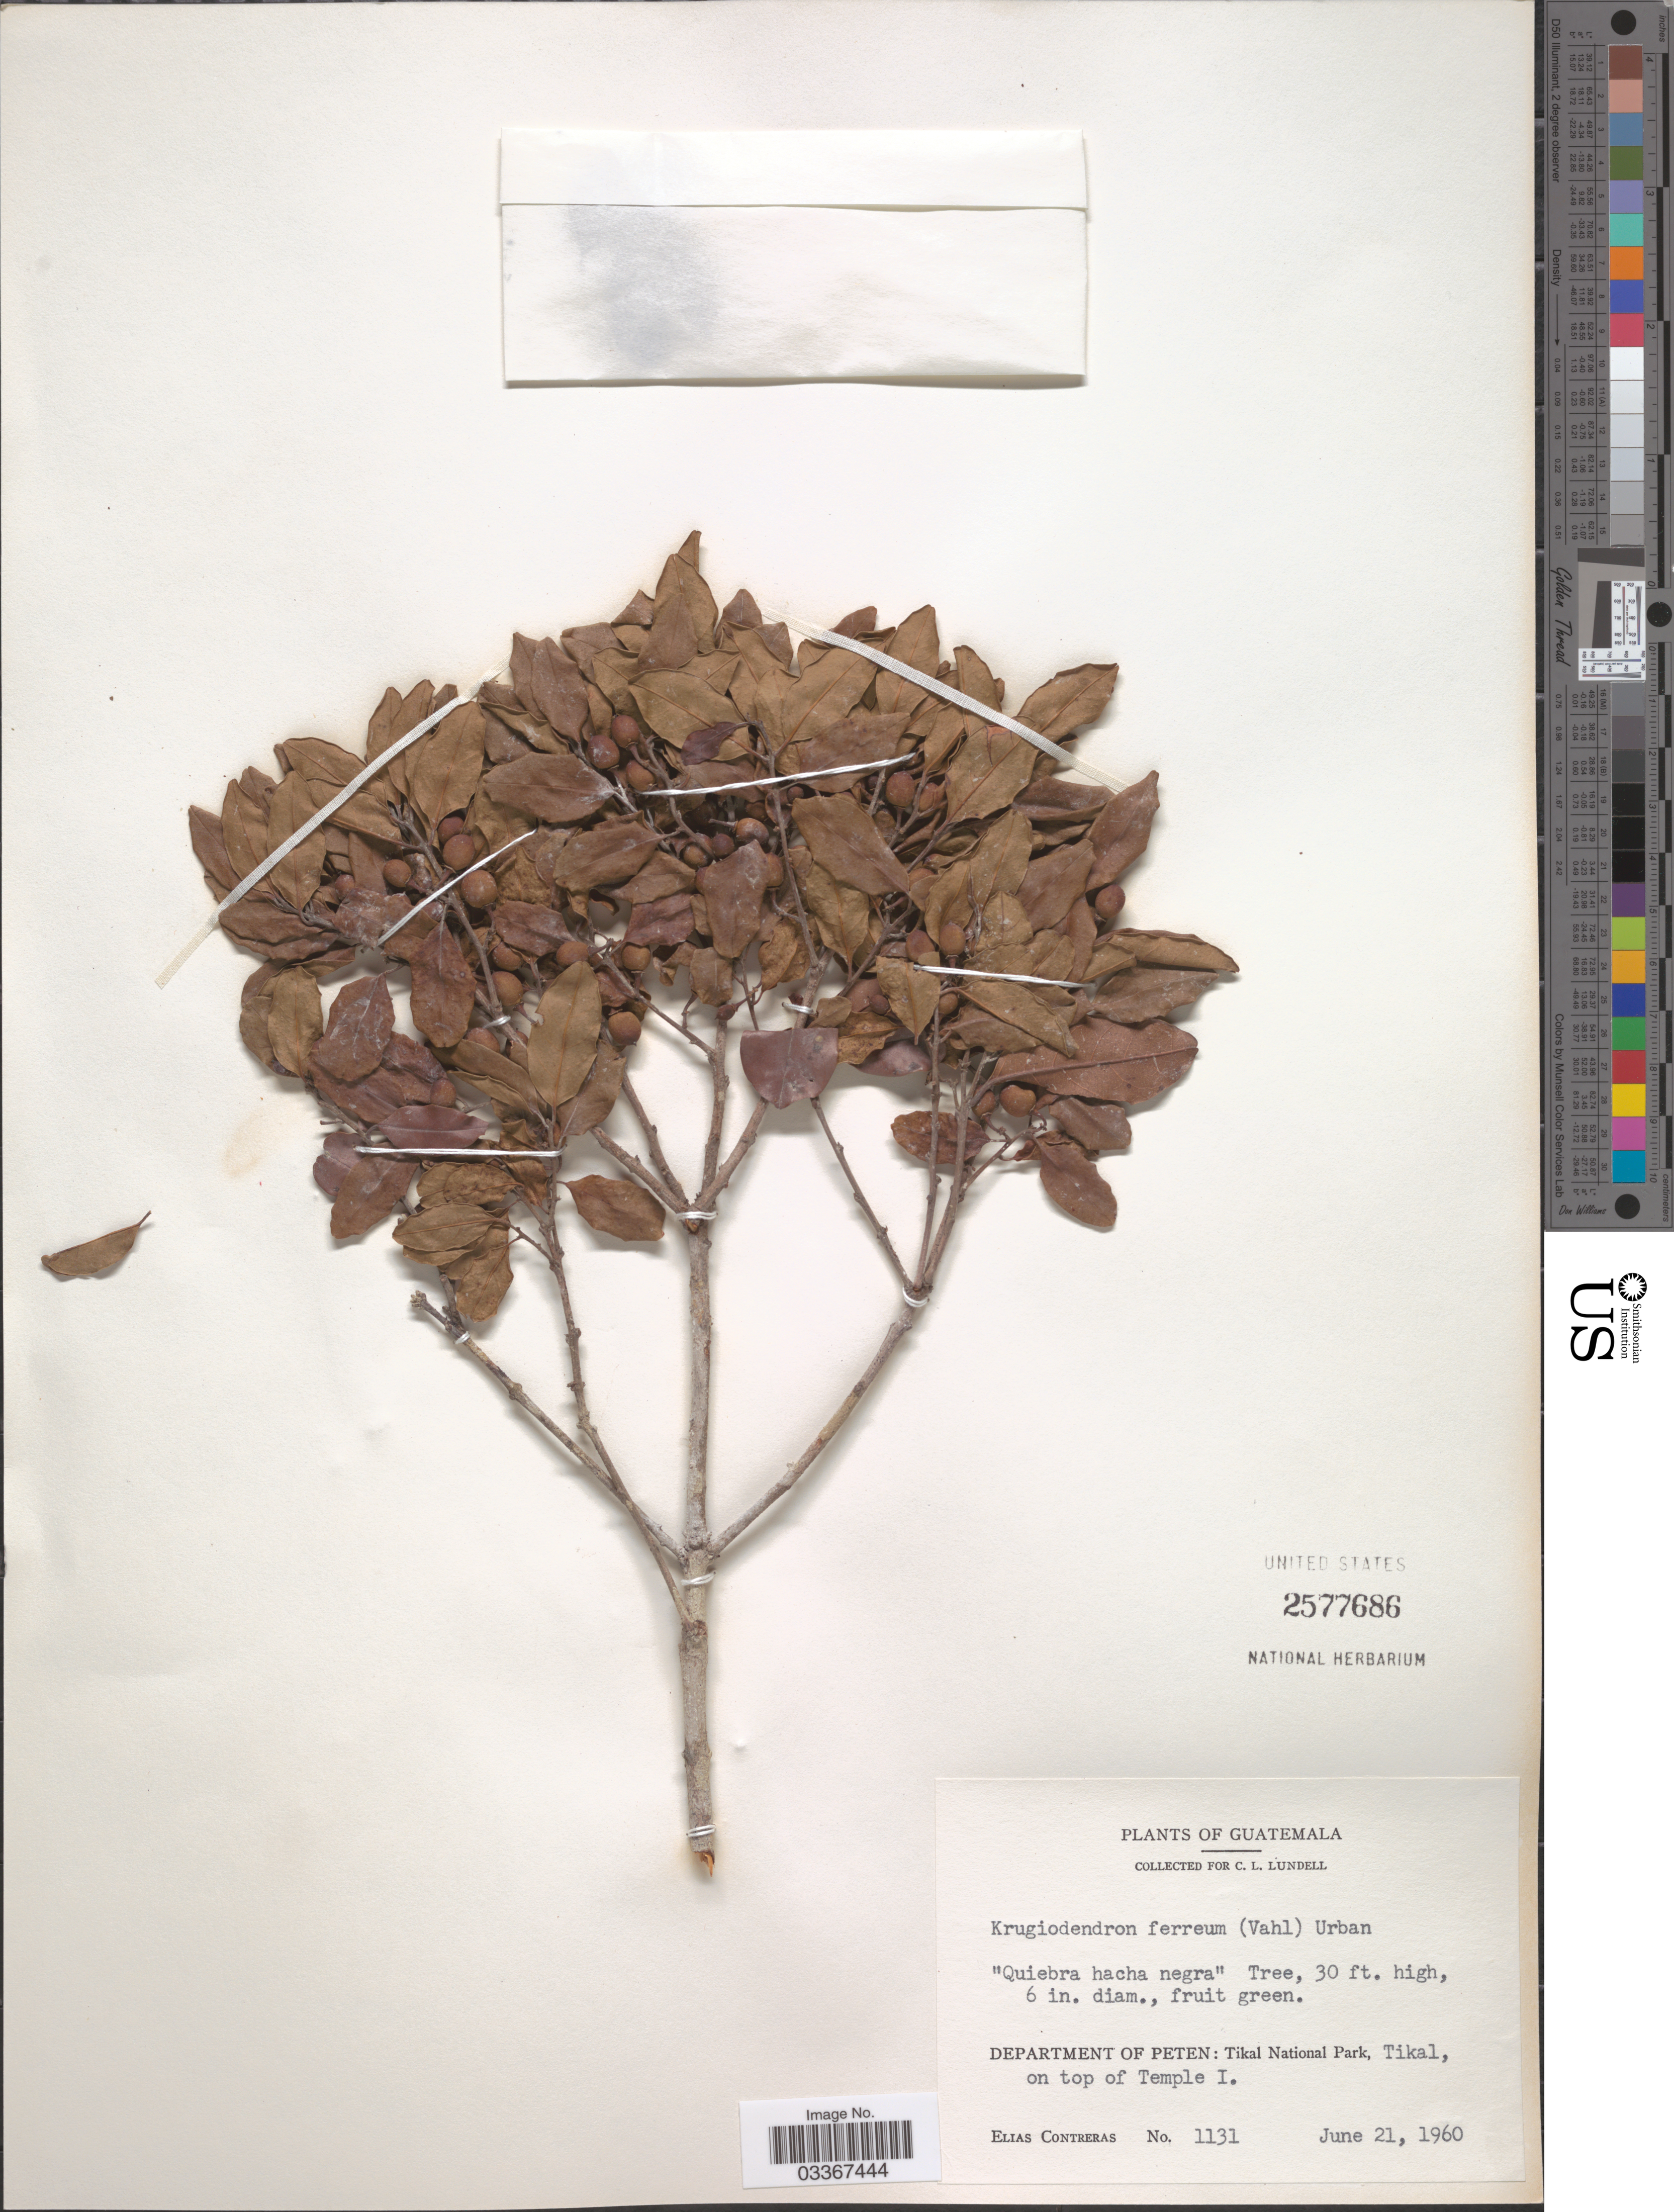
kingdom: Plantae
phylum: Tracheophyta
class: Magnoliopsida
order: Rosales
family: Rhamnaceae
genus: Krugiodendron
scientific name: Krugiodendron ferreum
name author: (Vahl) Urb.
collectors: E. Contreras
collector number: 1131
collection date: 1960-06-21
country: Guatemala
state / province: El Petén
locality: Department of Peten: Tikal National Park, Tikal, on top of Temple 1.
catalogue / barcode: US 2577686